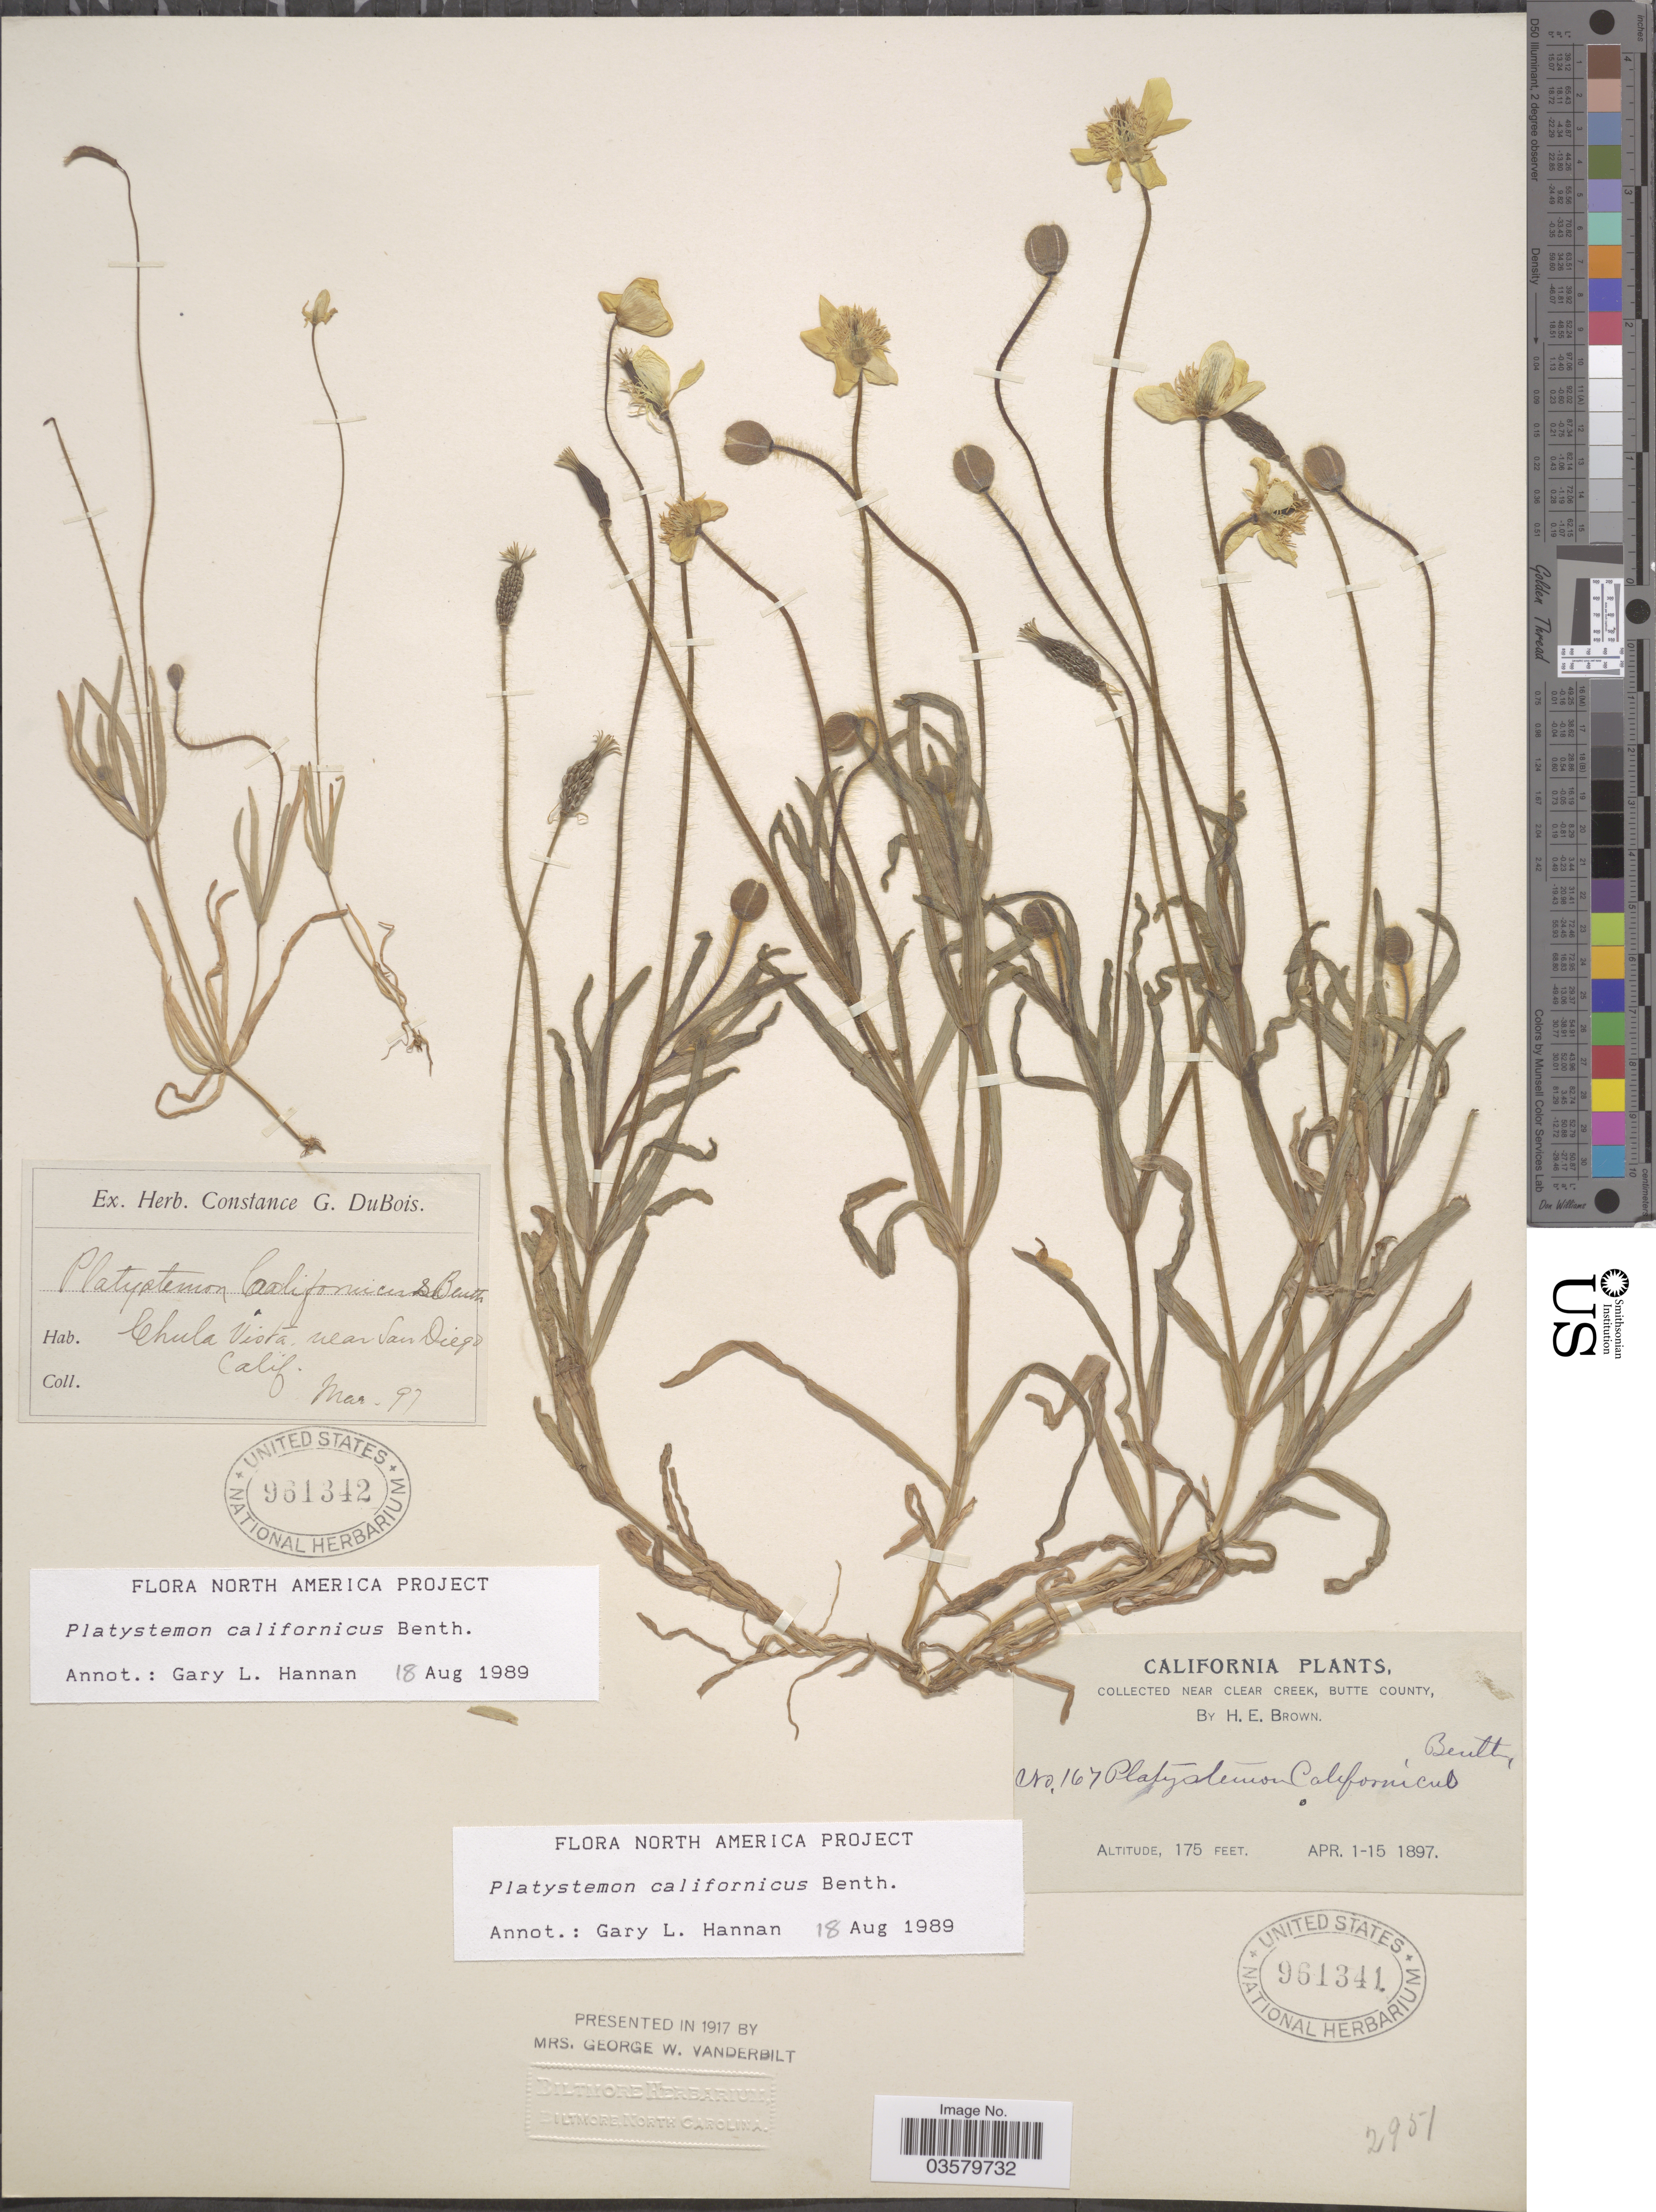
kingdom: Plantae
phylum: Tracheophyta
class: Magnoliopsida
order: Ranunculales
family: Papaveraceae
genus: Platystemon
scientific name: Platystemon californicus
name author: Benth.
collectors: ex herb. Constance G. DuBois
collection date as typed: Transcribed d/m/y: /3/97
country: United States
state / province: California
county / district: San Diego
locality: Chula Vista, near San Diego.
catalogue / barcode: US 961342